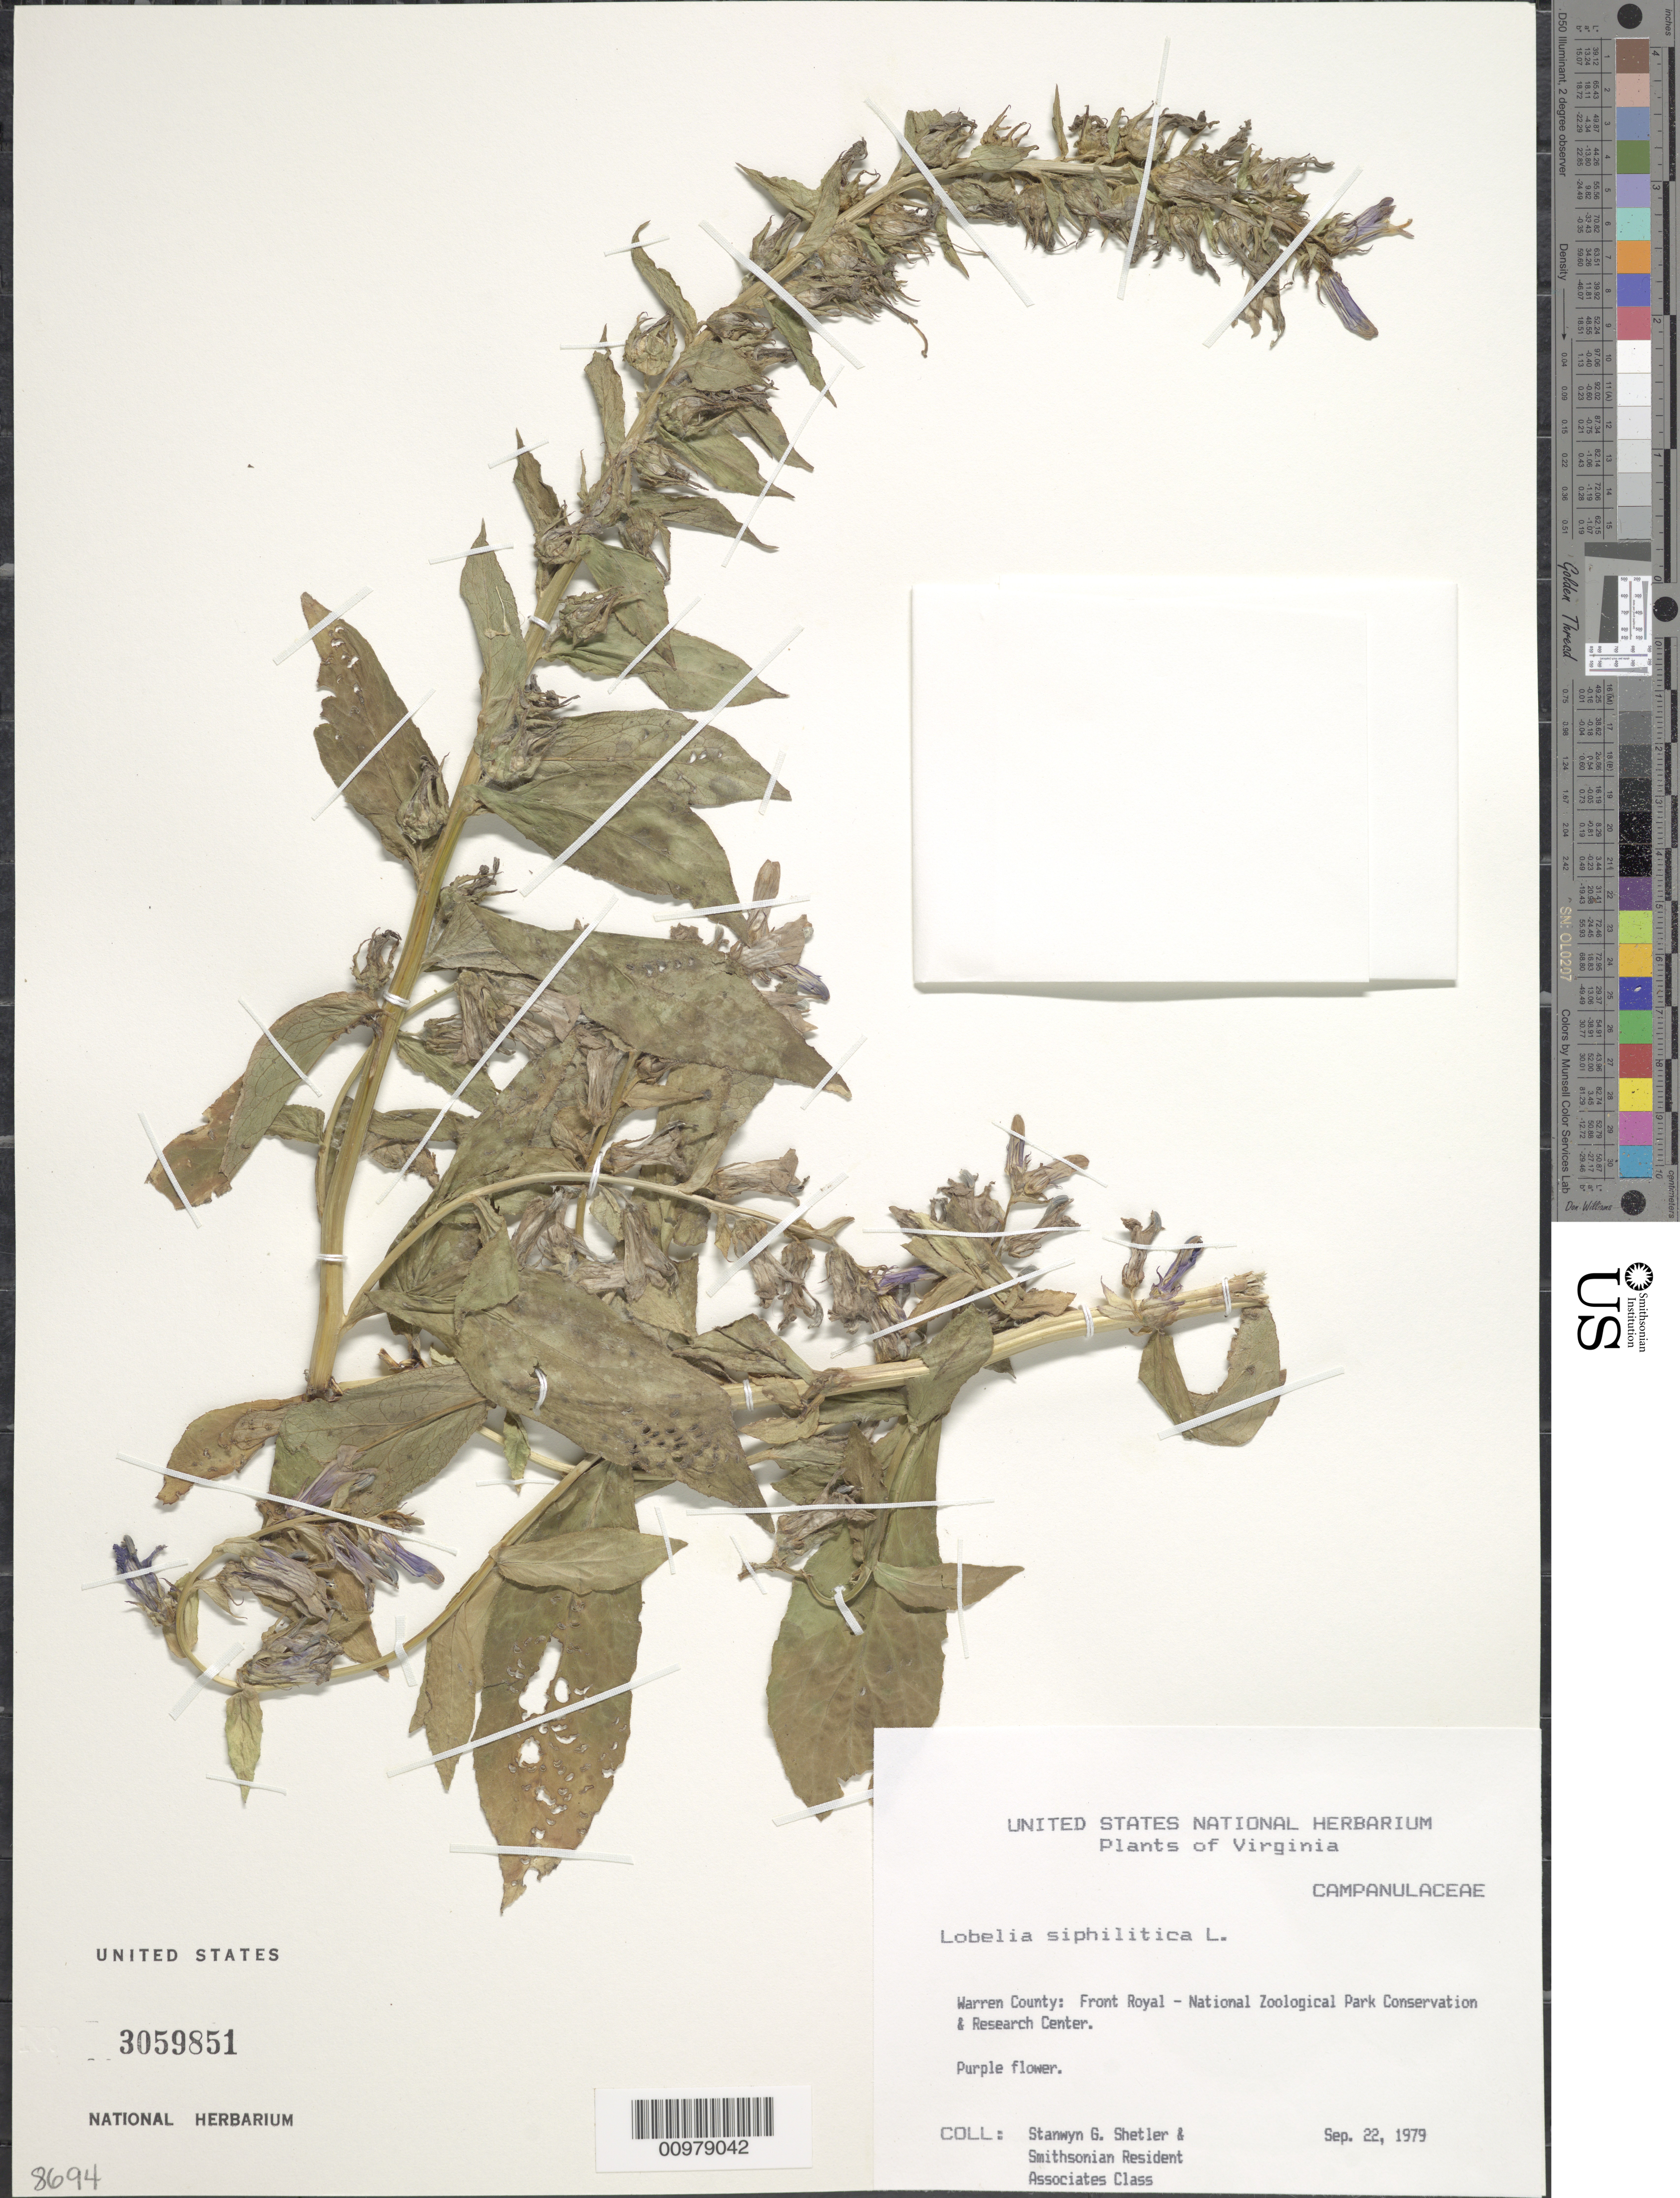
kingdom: Plantae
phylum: Tracheophyta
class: Magnoliopsida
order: Asterales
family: Campanulaceae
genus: Lobelia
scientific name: Lobelia siphilitica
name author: L.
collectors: S. Shetler & Smithsonian Resident Associates Class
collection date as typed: Sep. 22, 1979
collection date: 1979-09-22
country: United States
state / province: Virginia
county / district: Warren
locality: Front Royal - National Zoological Park Conservation & Research Center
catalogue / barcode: US 3059851